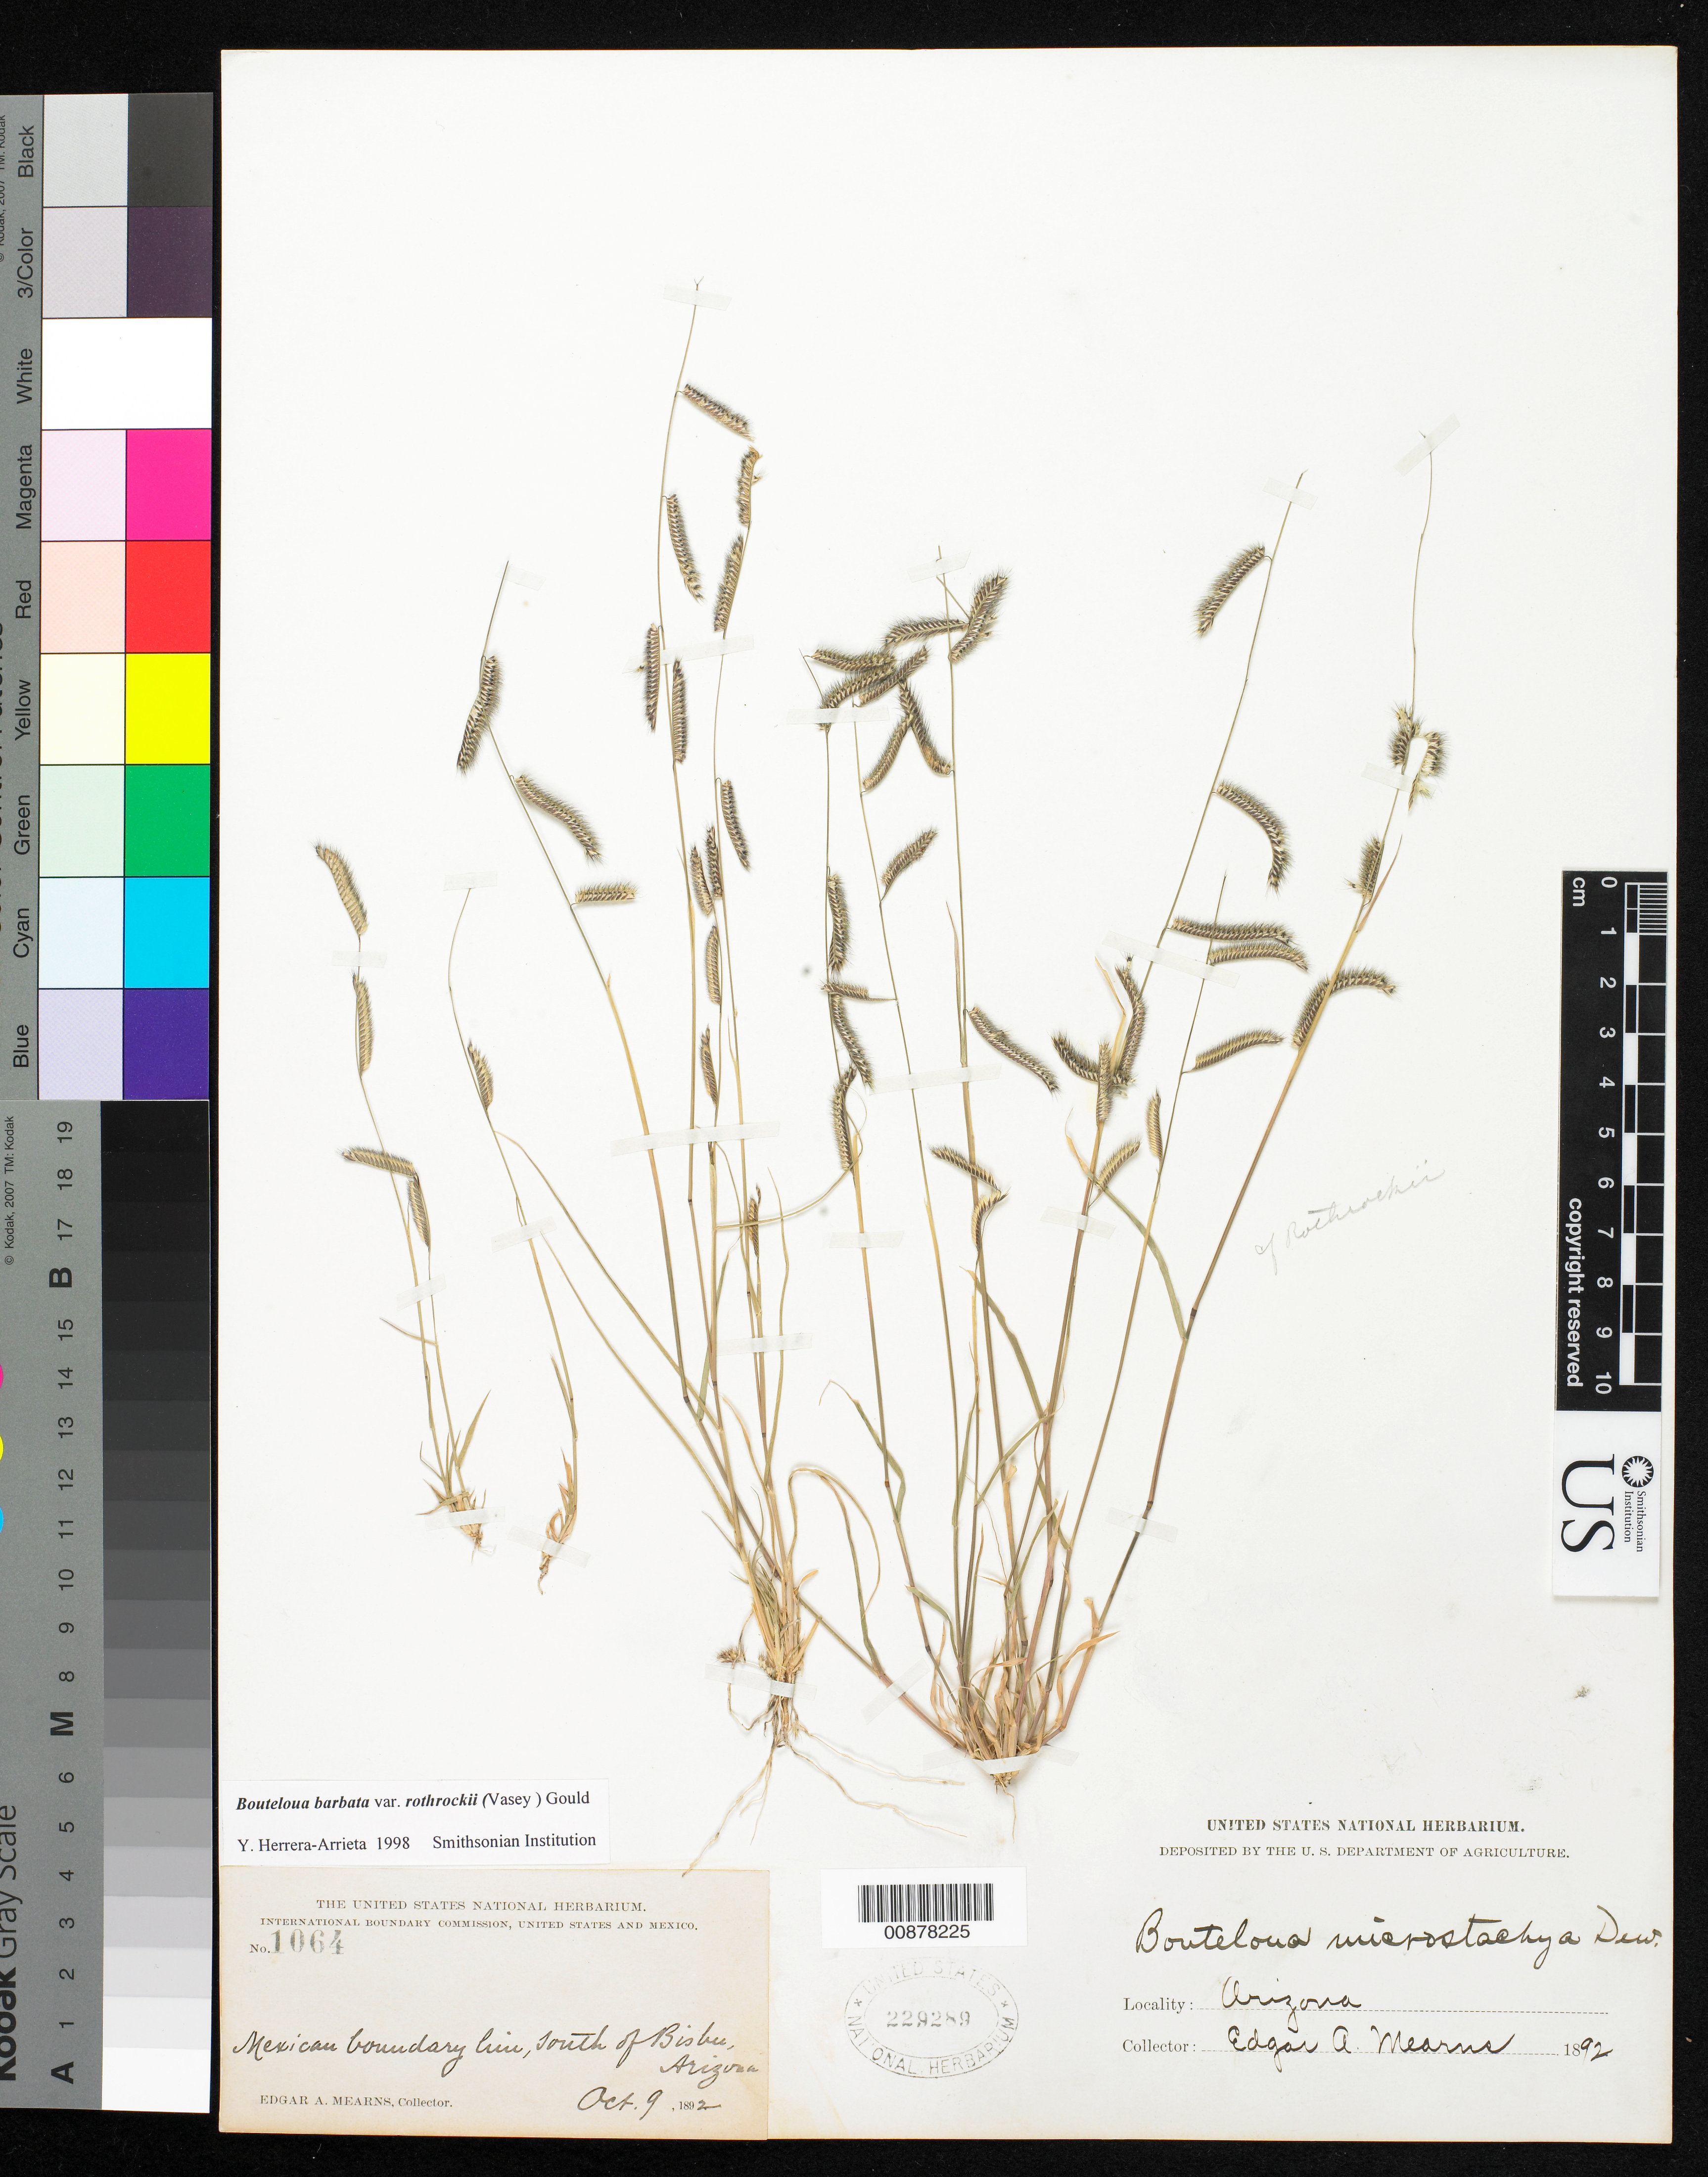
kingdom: Plantae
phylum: Tracheophyta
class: Liliopsida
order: Poales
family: Poaceae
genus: Bouteloua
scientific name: Bouteloua barbata var. rothrockii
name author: (Vasey) Gould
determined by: Herrera Arrieta, Y., (CIIDIR), Instituto Politecnico Nacional (MEXICO)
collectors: E. A. Mearns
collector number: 1064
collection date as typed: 09 Oct 1892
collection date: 1892-10-09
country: United States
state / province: Arizona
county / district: Cochise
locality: Mexican Boundary Line, S of Bisbee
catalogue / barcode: US 229289